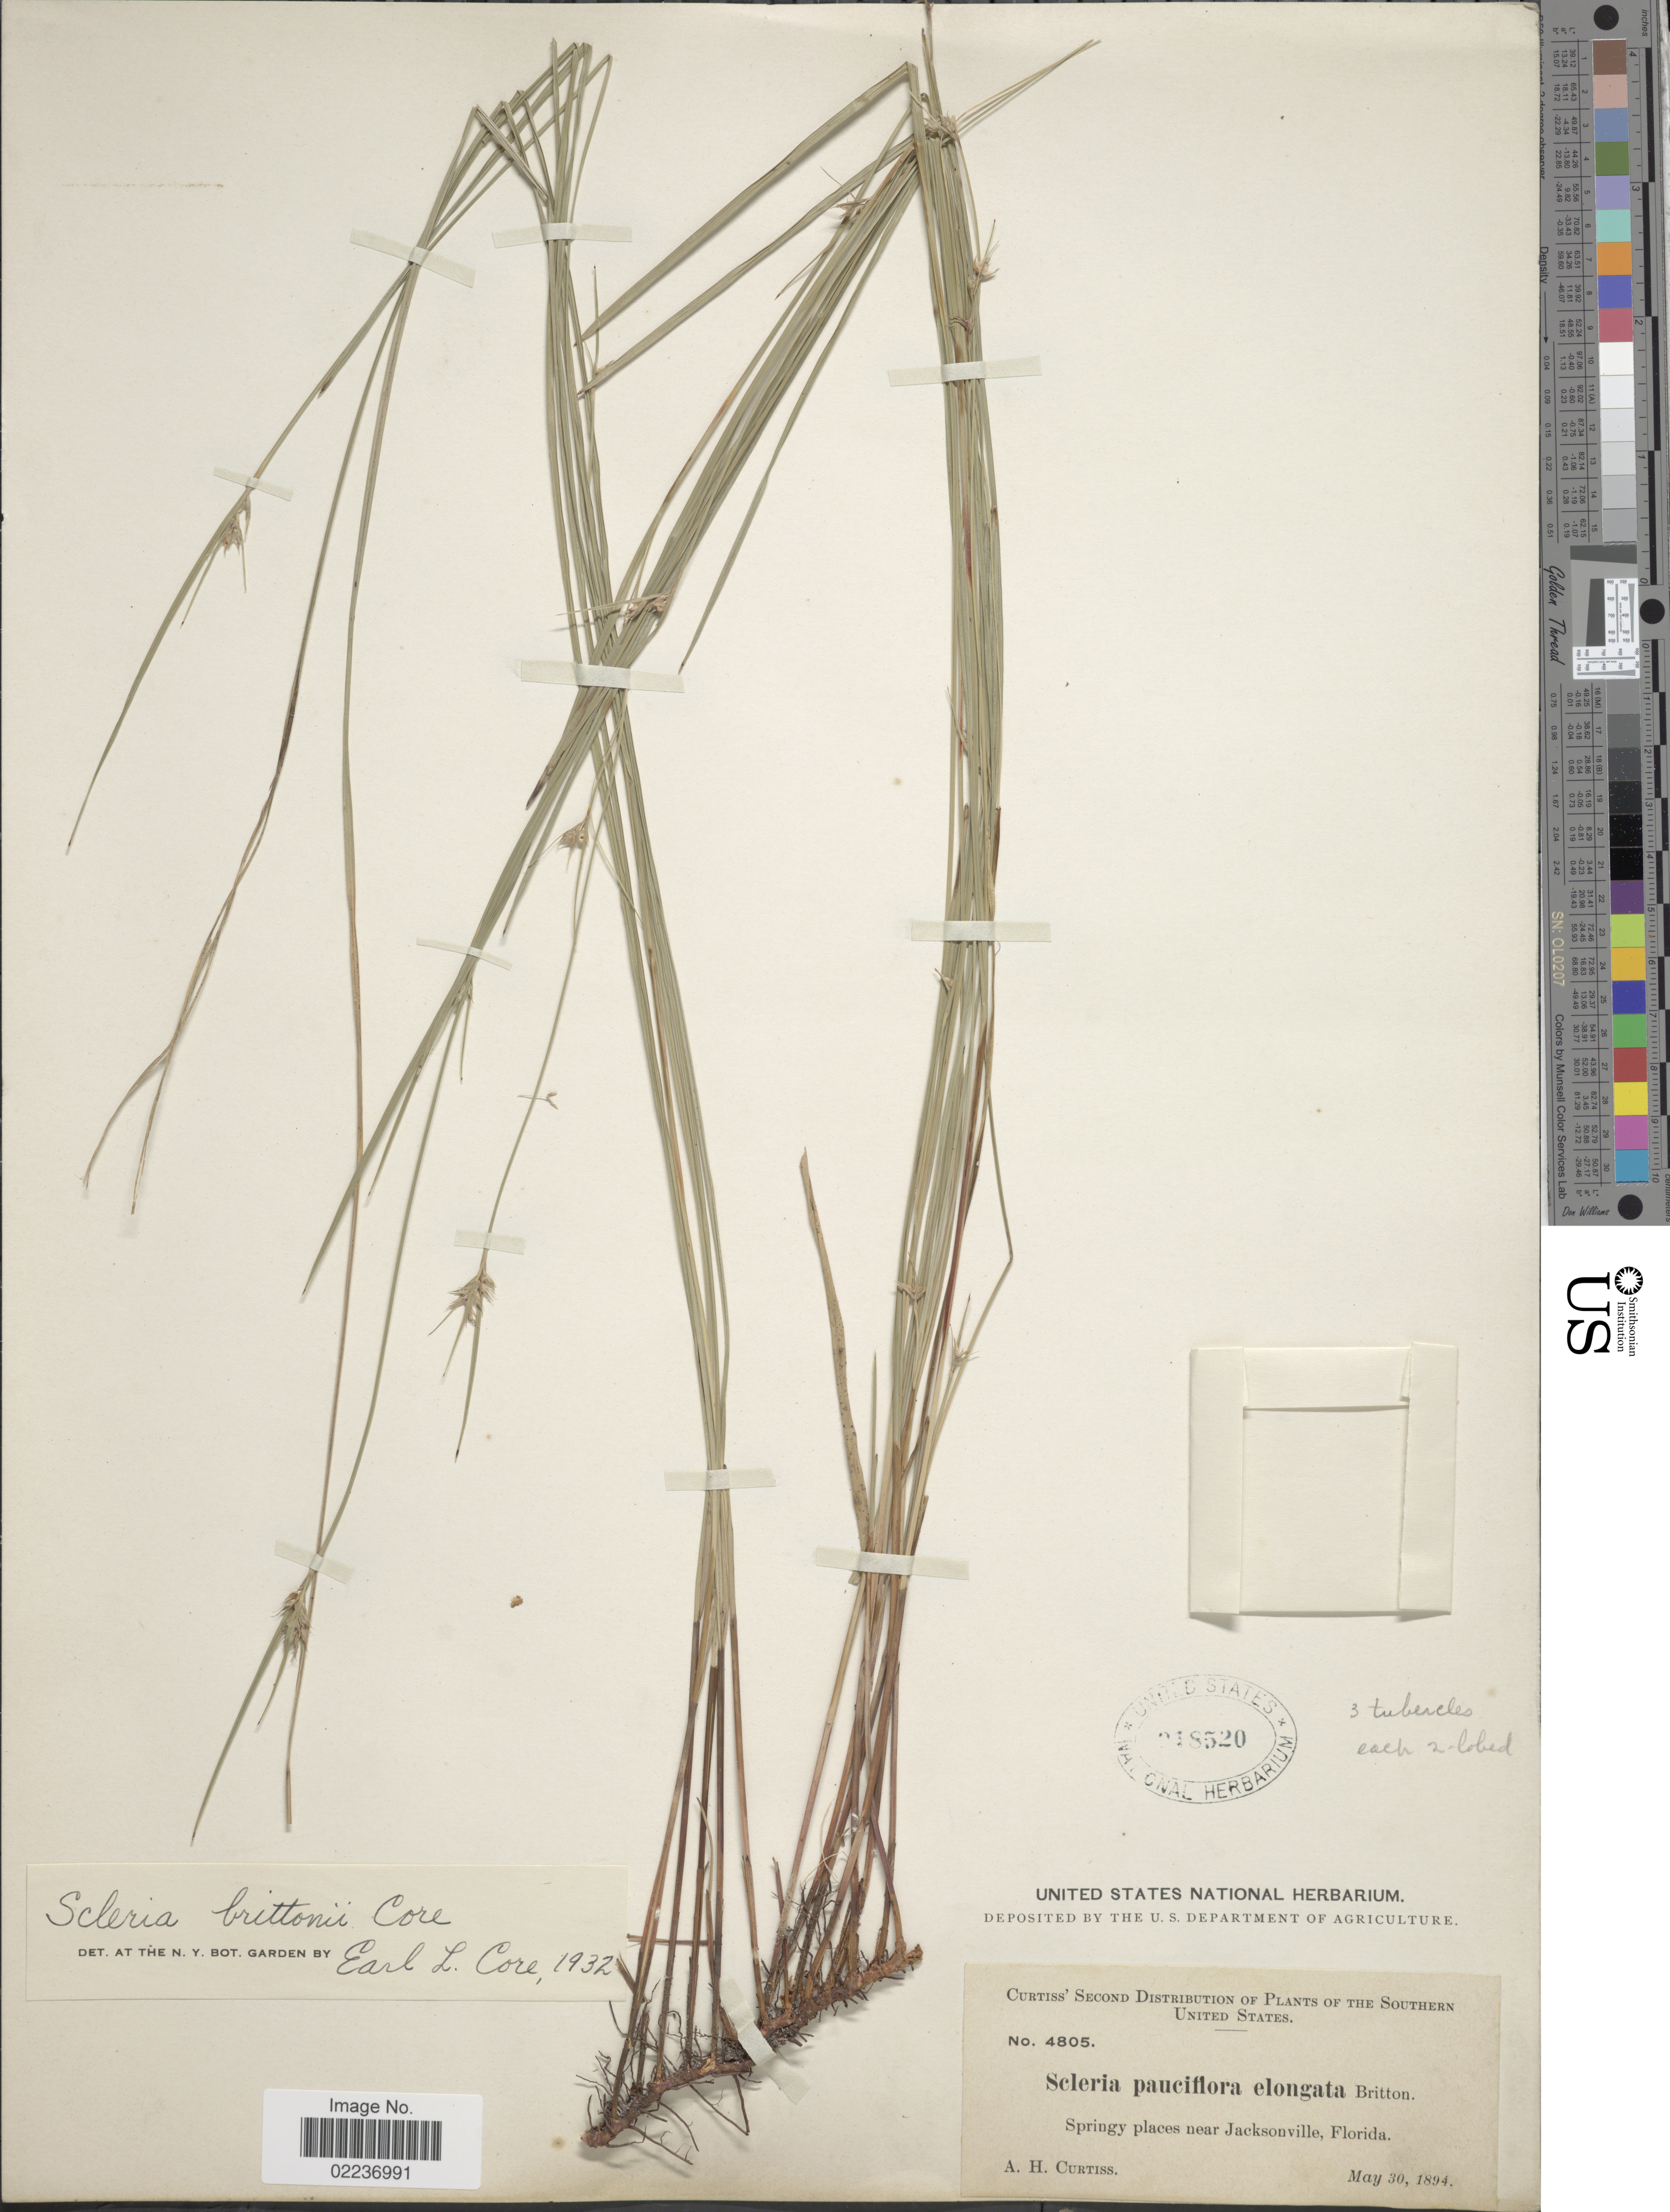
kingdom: Plantae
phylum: Tracheophyta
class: Liliopsida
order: Poales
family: Cyperaceae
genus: Scleria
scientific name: Scleria brittonii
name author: Core ex Small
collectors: A. H. Curtiss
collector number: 4805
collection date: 1894-05-30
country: United States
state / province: Florida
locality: Southern United States, springy places near Jacksonville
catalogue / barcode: US 218520